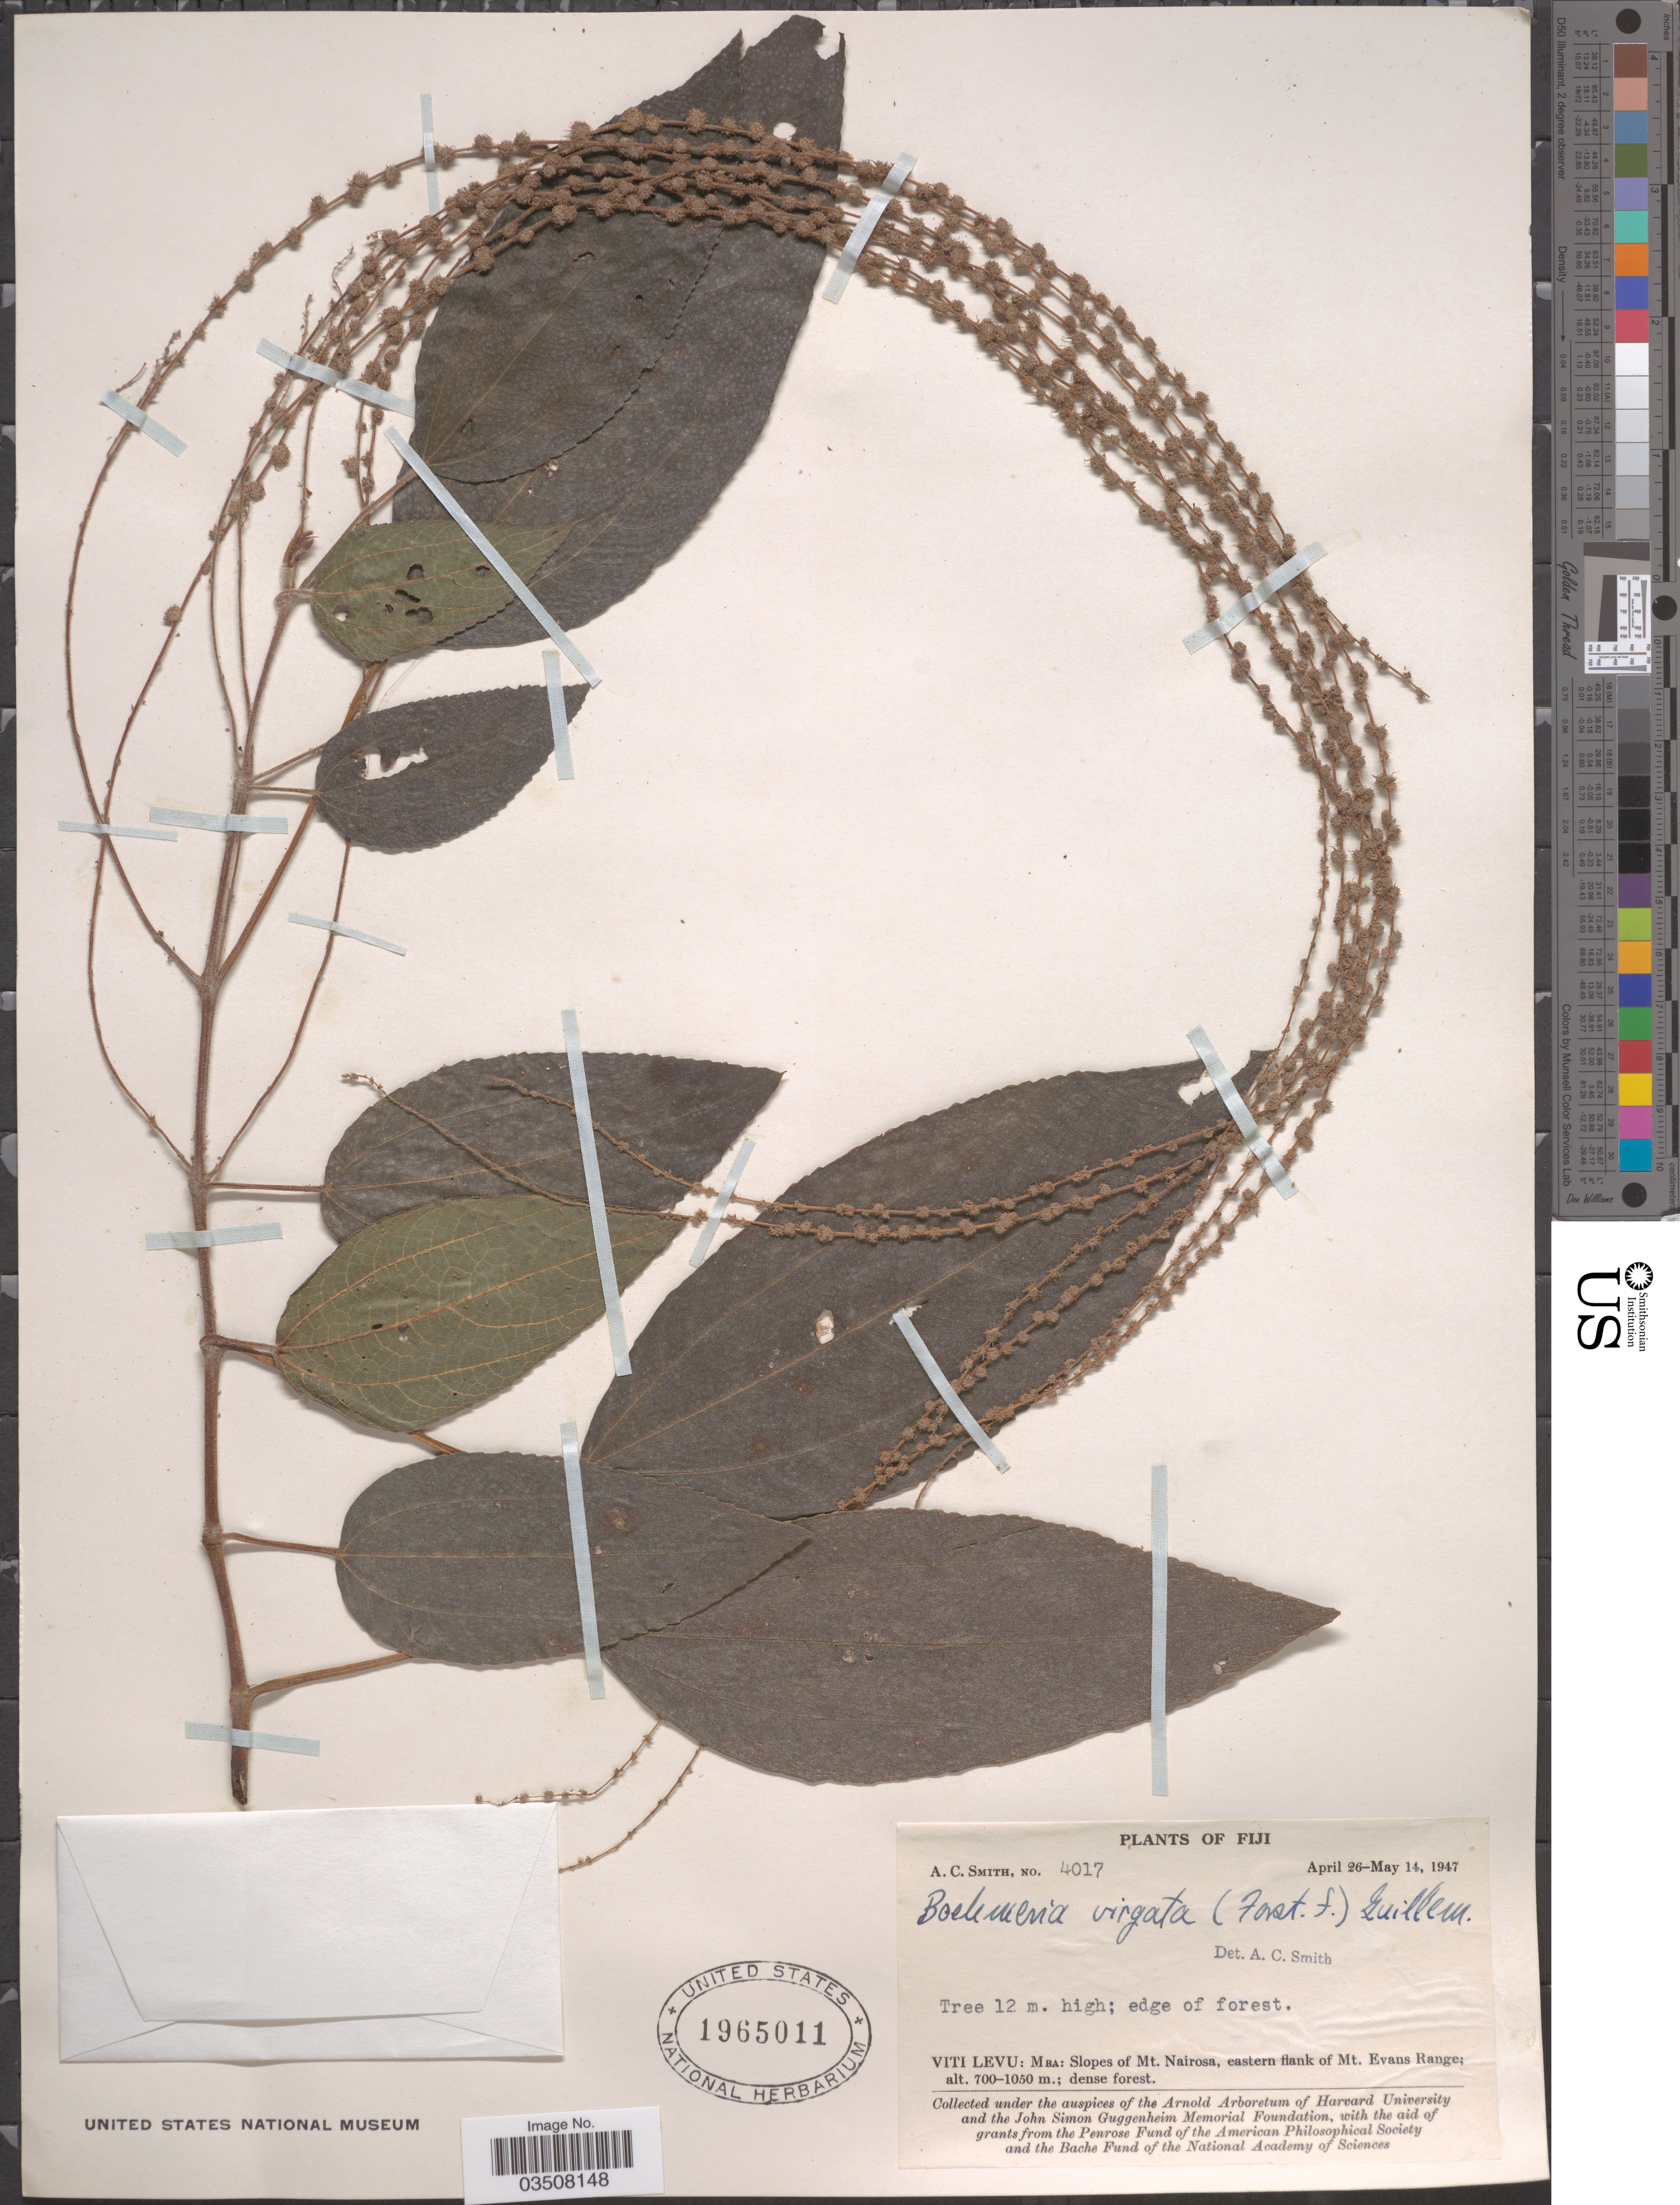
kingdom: Plantae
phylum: Tracheophyta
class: Magnoliopsida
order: Rosales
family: Urticaceae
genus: Boehmeria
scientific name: Boehmeria virgata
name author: (G. Forst.) Guill.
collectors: A. C. Smith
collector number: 4017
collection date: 1947-04-26/1947-05-14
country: Fiji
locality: Viti Levu: Mba: Slopes of Mt. Nairosa, eastern flank of Mt. Evans Range.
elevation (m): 700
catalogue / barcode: US 1965011